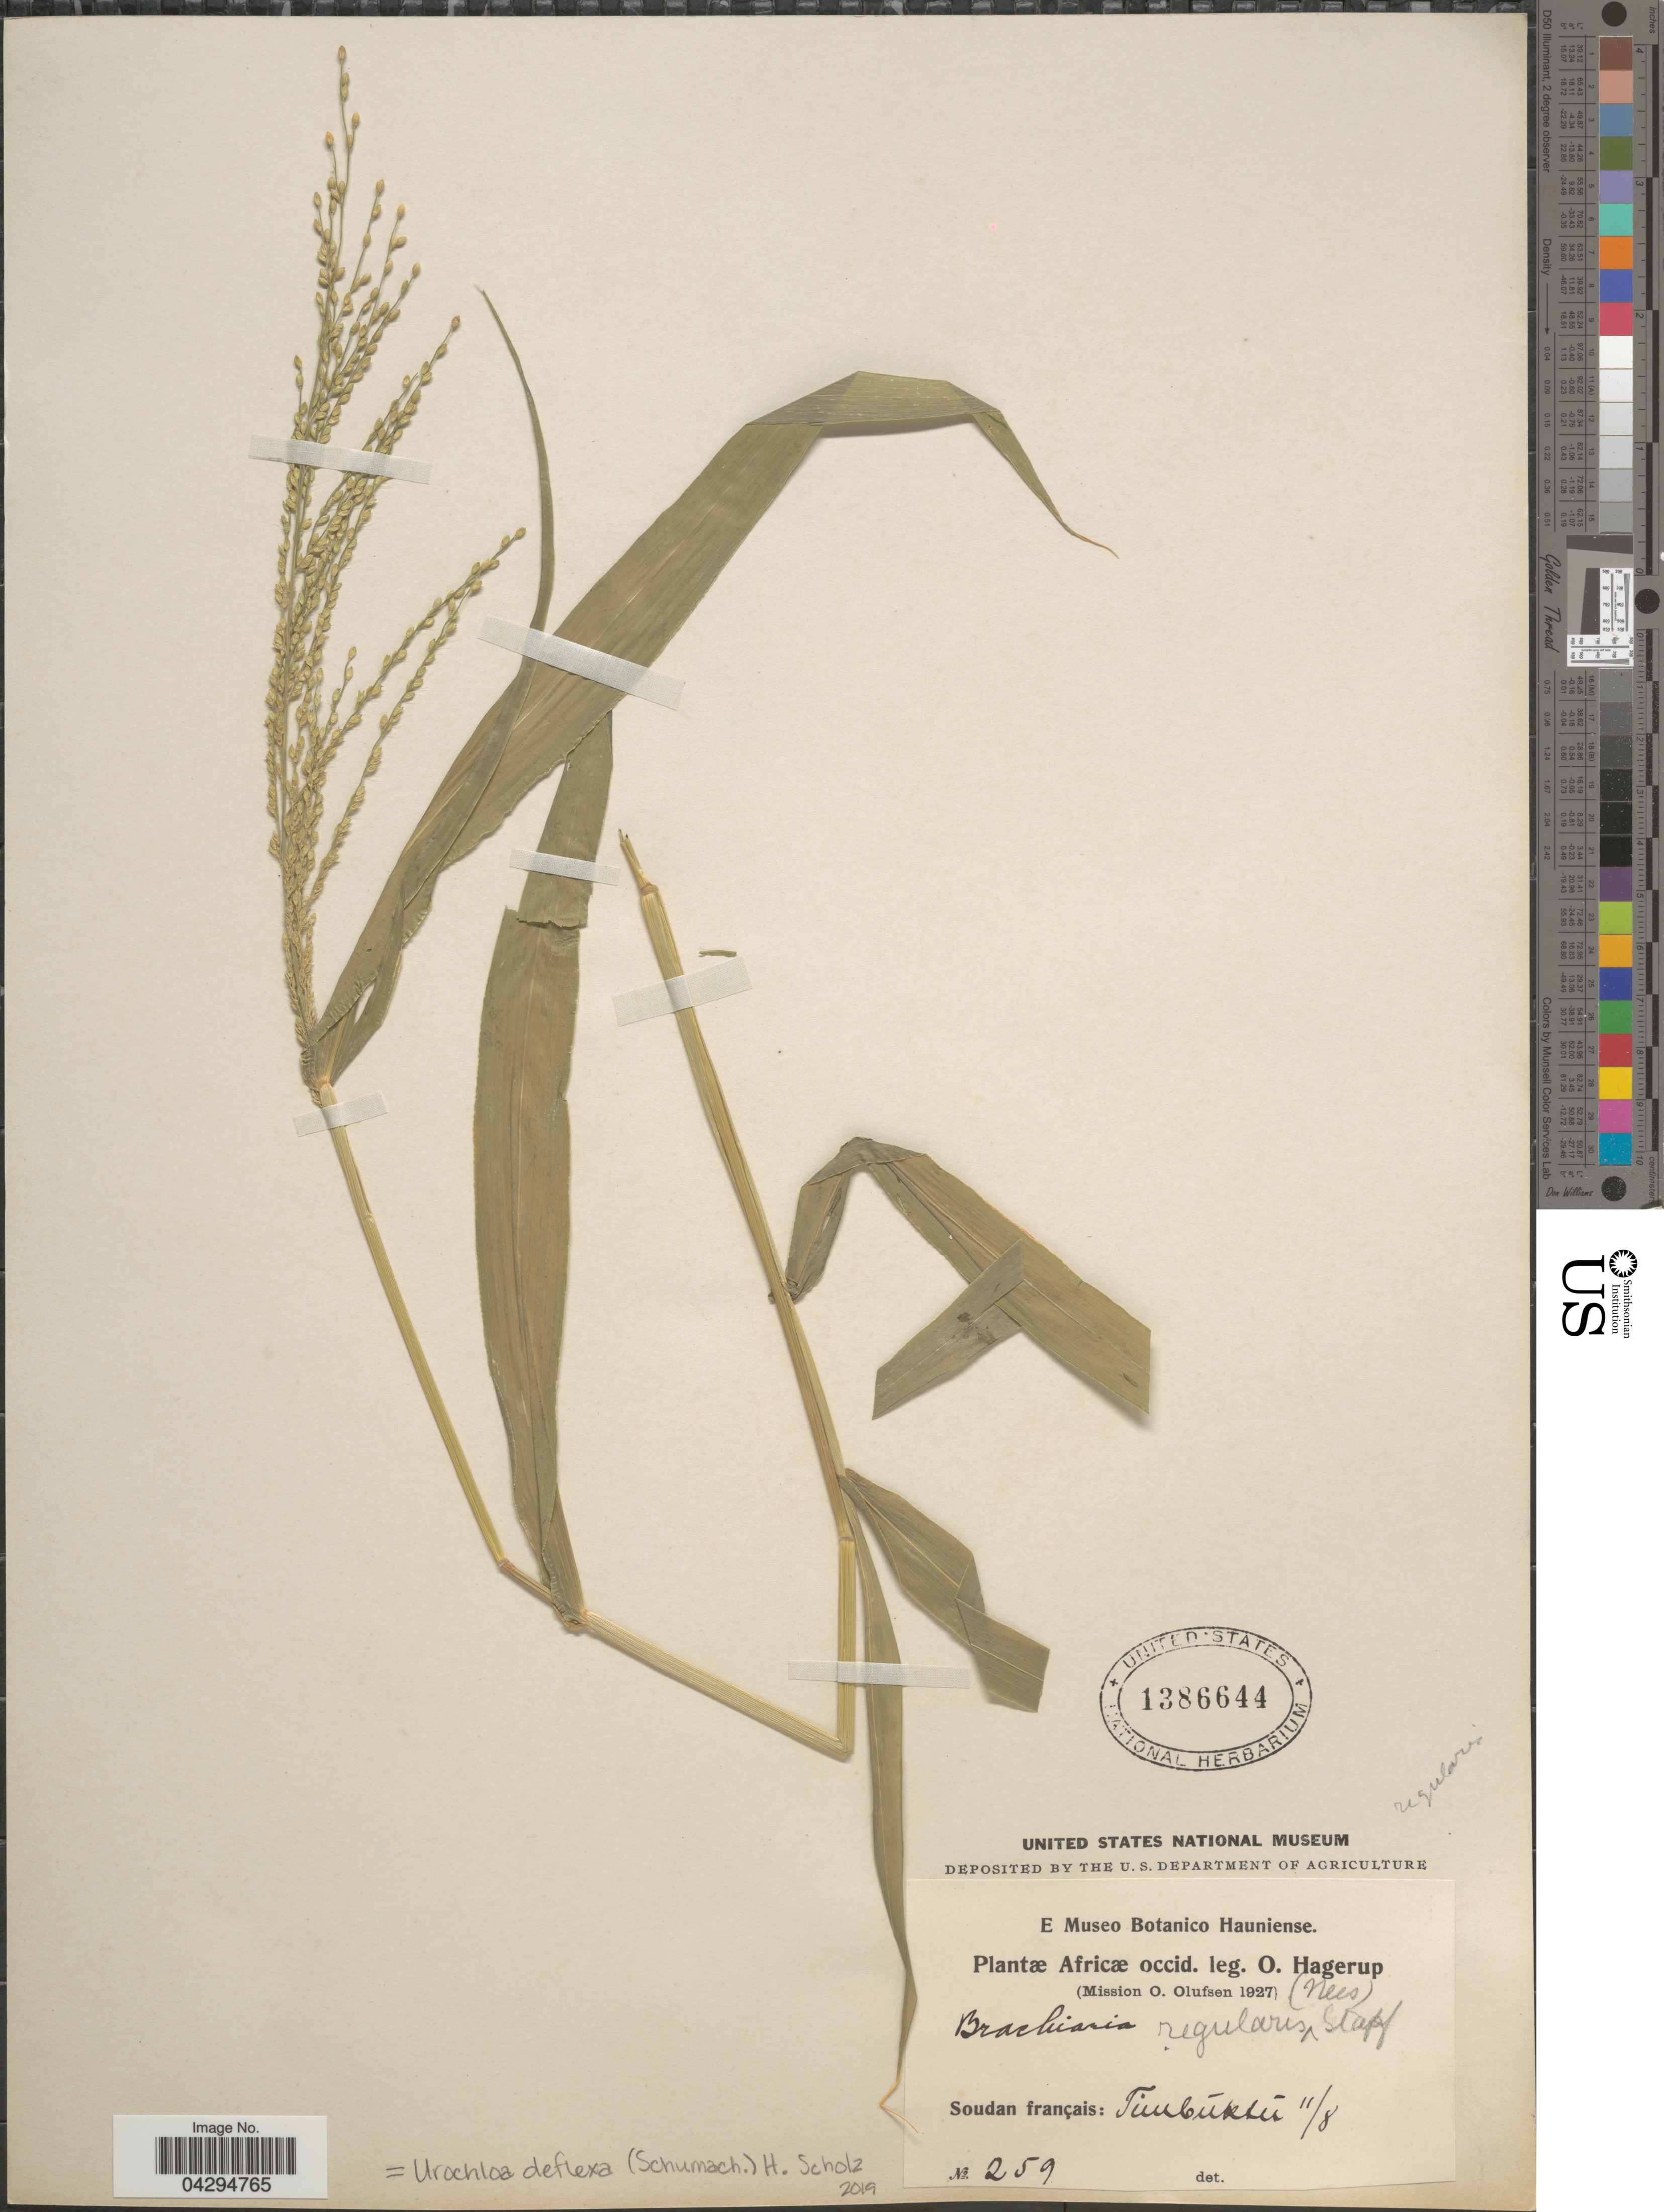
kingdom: Plantae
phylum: Tracheophyta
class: Liliopsida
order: Poales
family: Poaceae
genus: Urochloa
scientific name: Urochloa deflexa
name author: (Schumach.) H. Scholz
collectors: O. Hagerup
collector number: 259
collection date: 1927-08-11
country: Mali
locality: Soudan français: Timbûktû.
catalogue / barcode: US 1386644